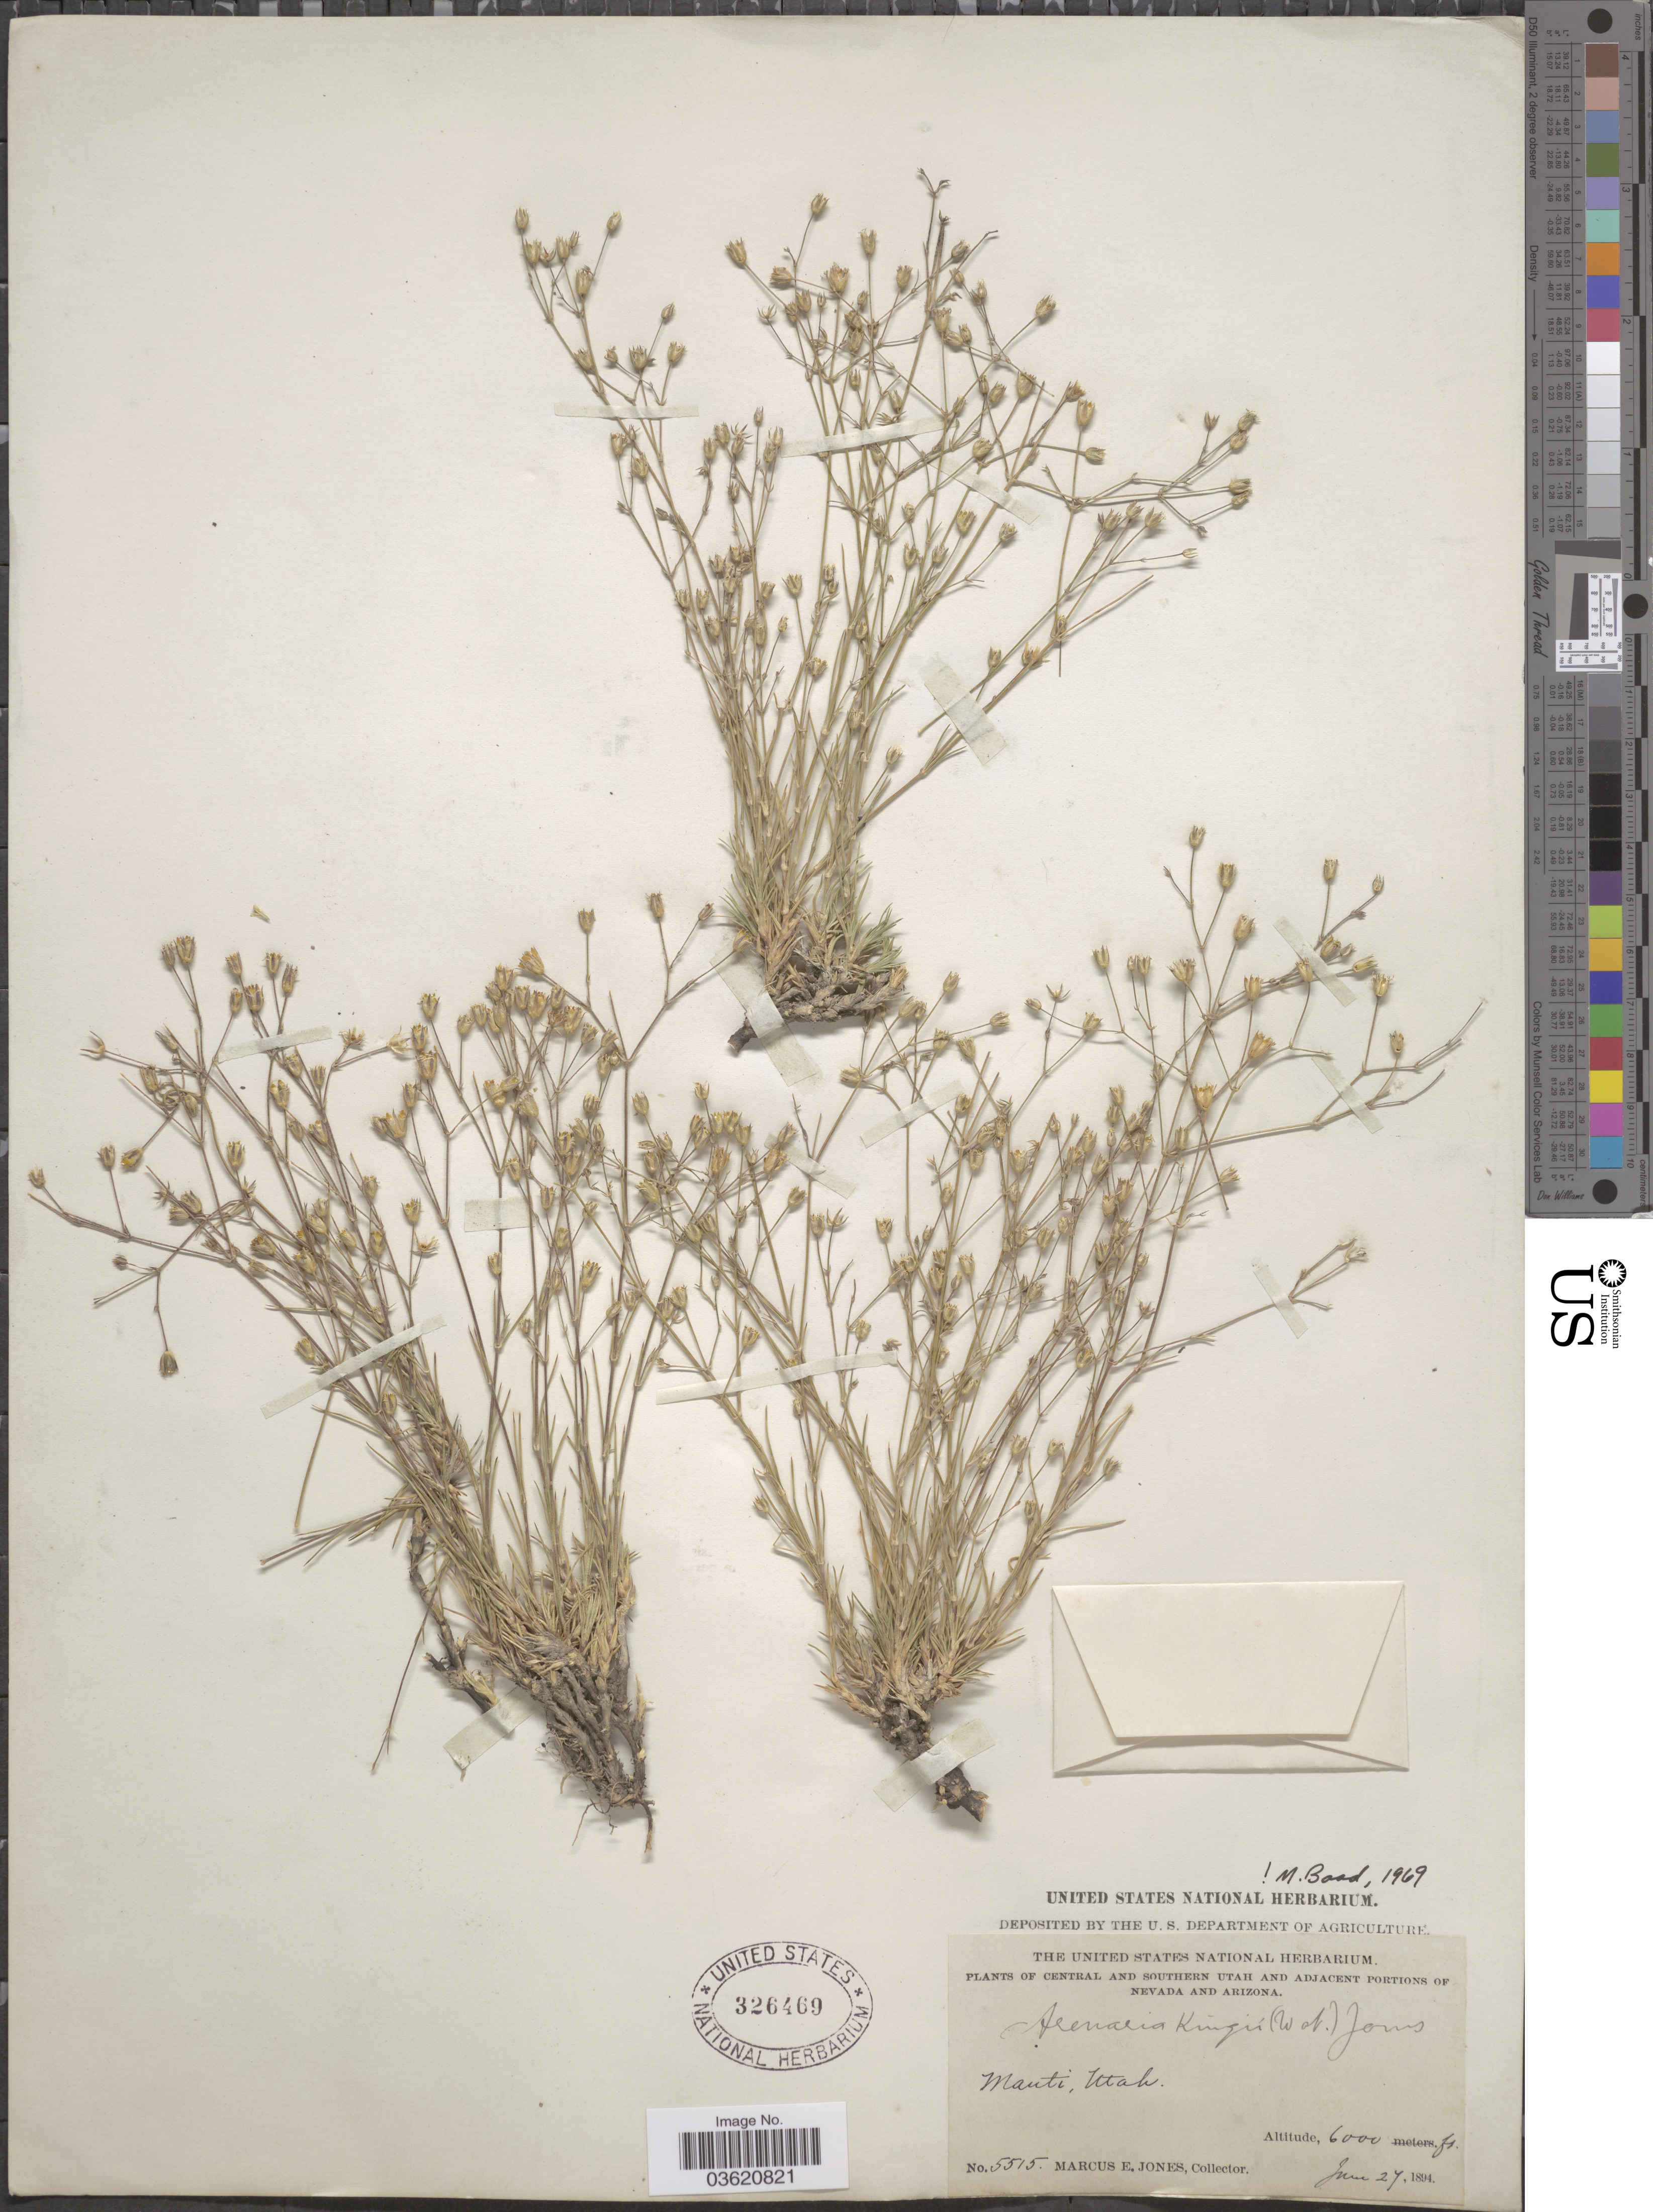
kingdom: Plantae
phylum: Tracheophyta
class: Magnoliopsida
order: Caryophyllales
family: Caryophyllaceae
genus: Eremogone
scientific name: Eremogone fendleri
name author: (A. Gray) Ikonn.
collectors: M. E. Jones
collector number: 5515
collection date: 1894-06-27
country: United States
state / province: Utah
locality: Central and southern Utah. Mauti.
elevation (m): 1829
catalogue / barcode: US 326469